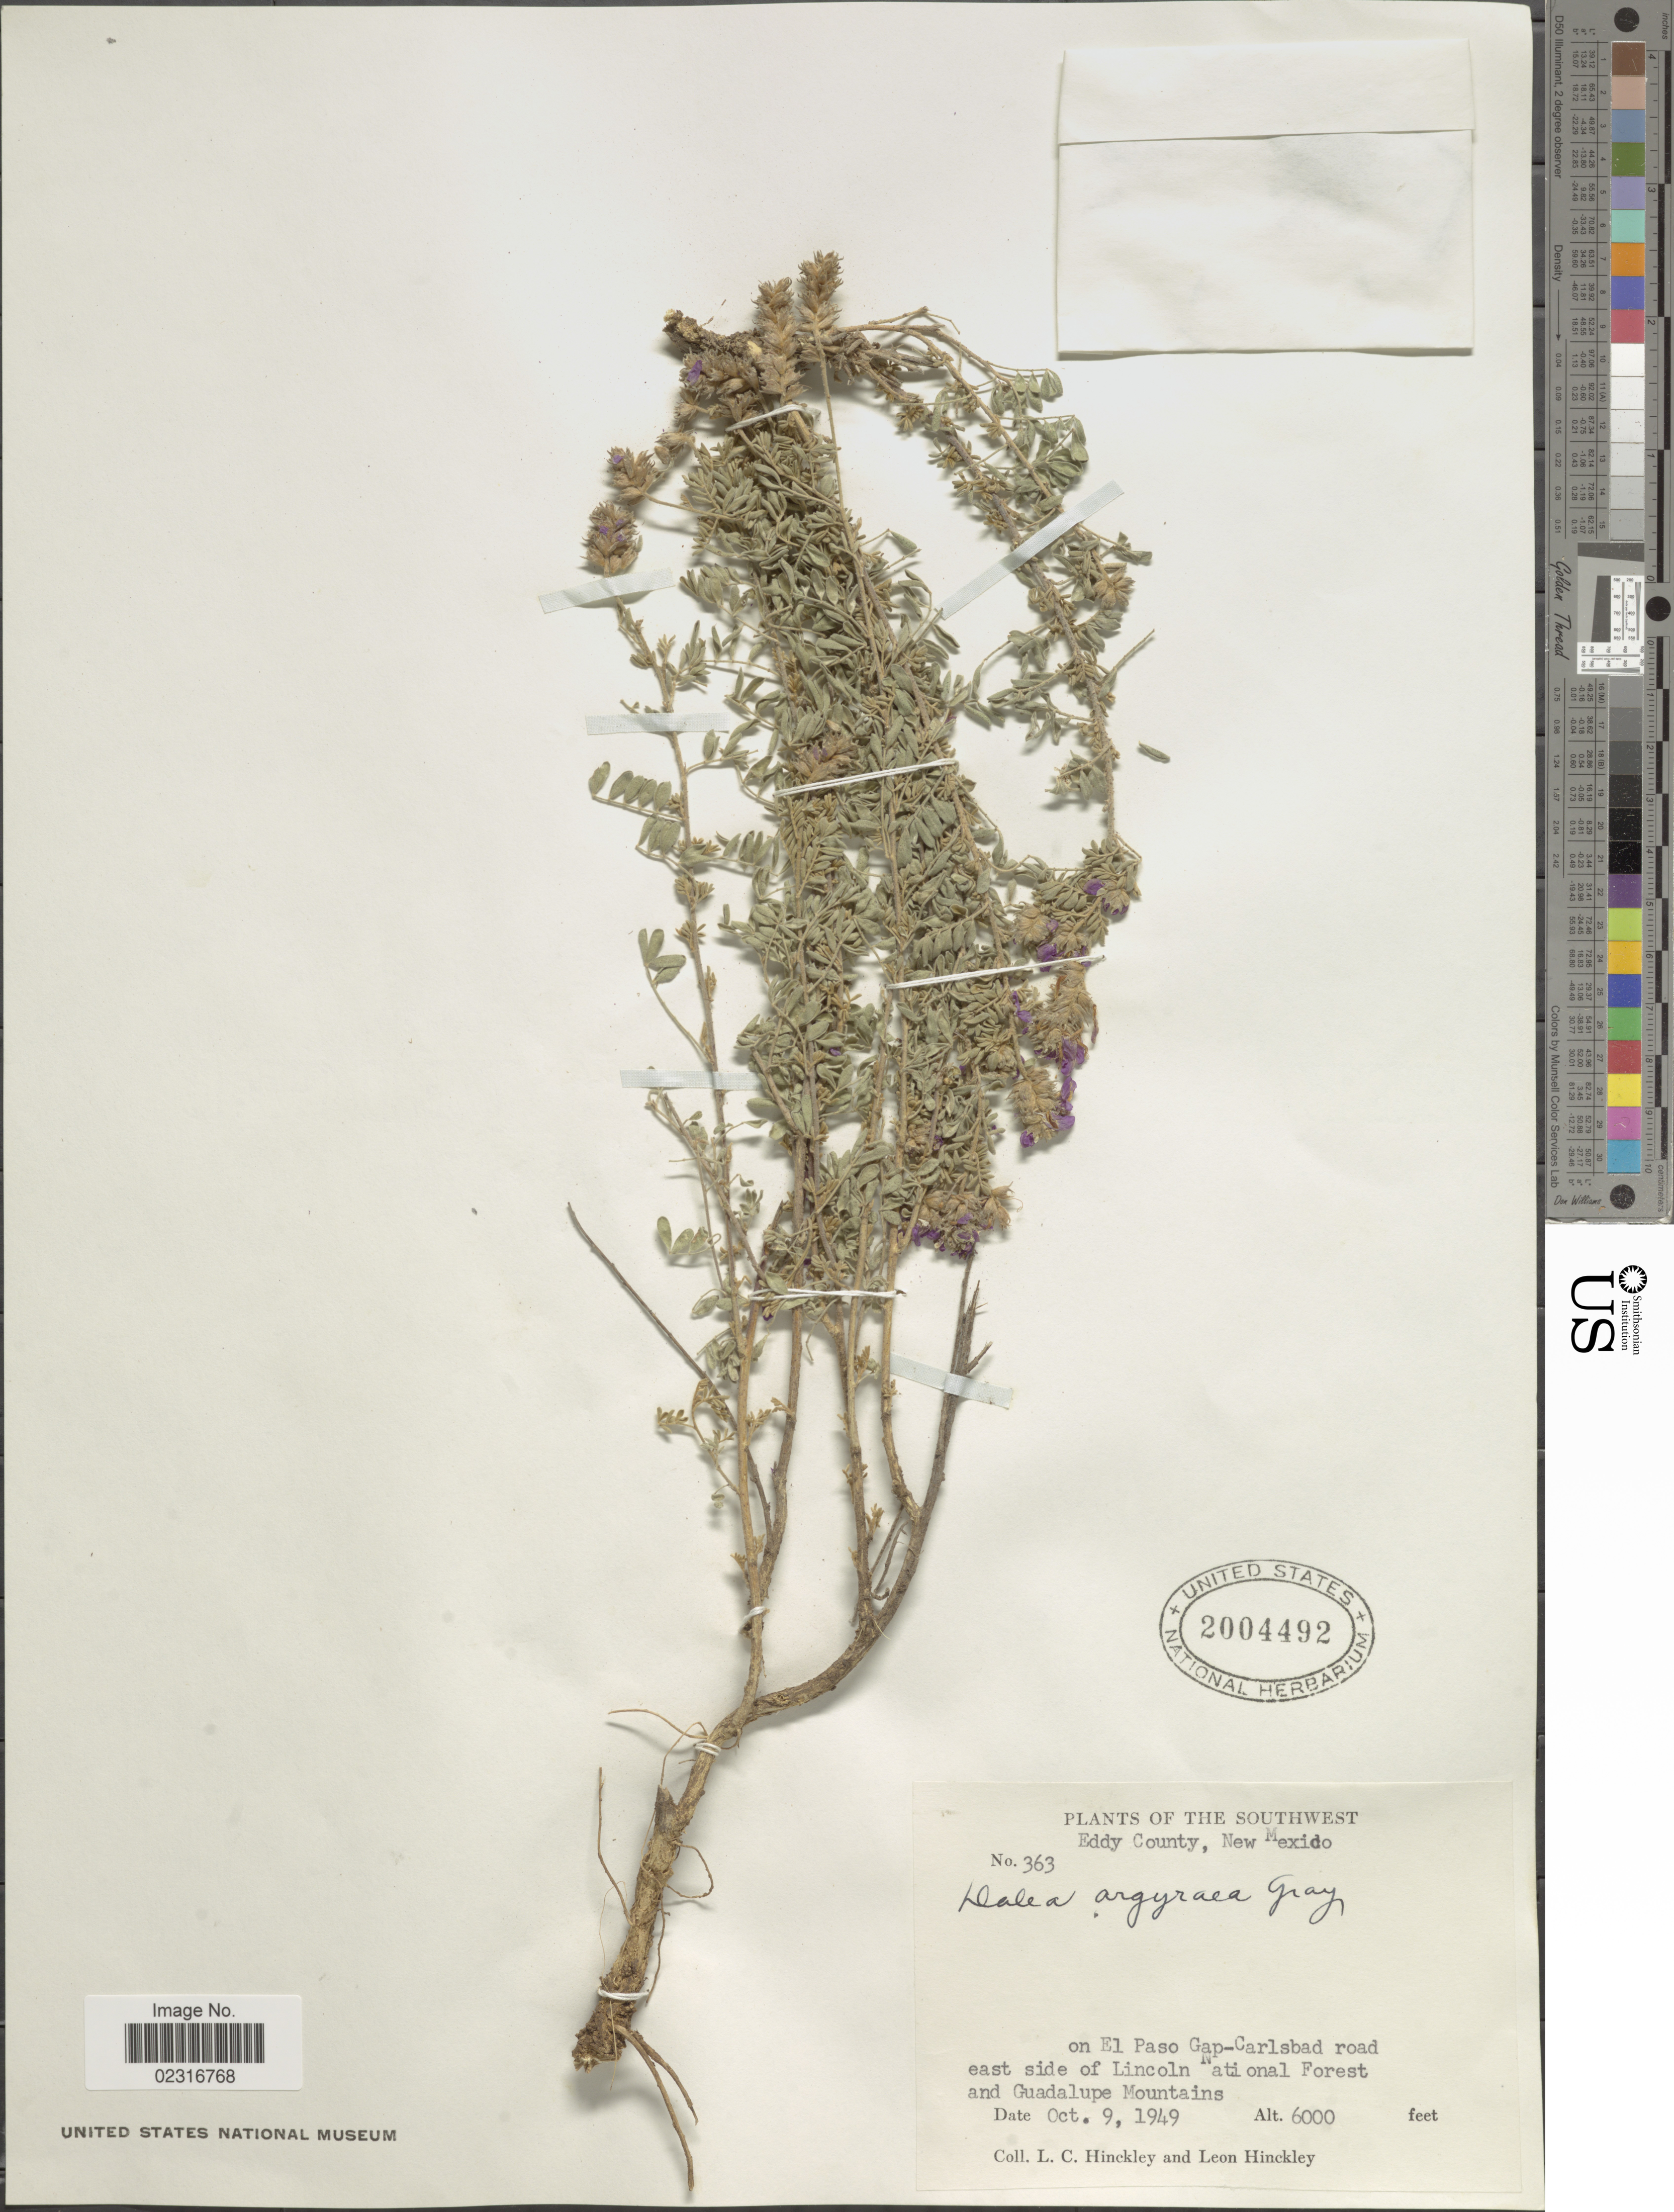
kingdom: Plantae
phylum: Tracheophyta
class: Magnoliopsida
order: Fabales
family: Fabaceae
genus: Dalea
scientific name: Dalea bicolor var. argyrea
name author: (A. Gray) Barneby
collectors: L. Hinckley & L. Hinckley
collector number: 363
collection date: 1949-10-09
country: United States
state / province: New Mexico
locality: The southwest. Eddy County. On El Paso Gap-Carlsbad road east side of Lincoln National Forest and Guadalupe Mountains.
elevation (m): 1829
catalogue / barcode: US 2004492